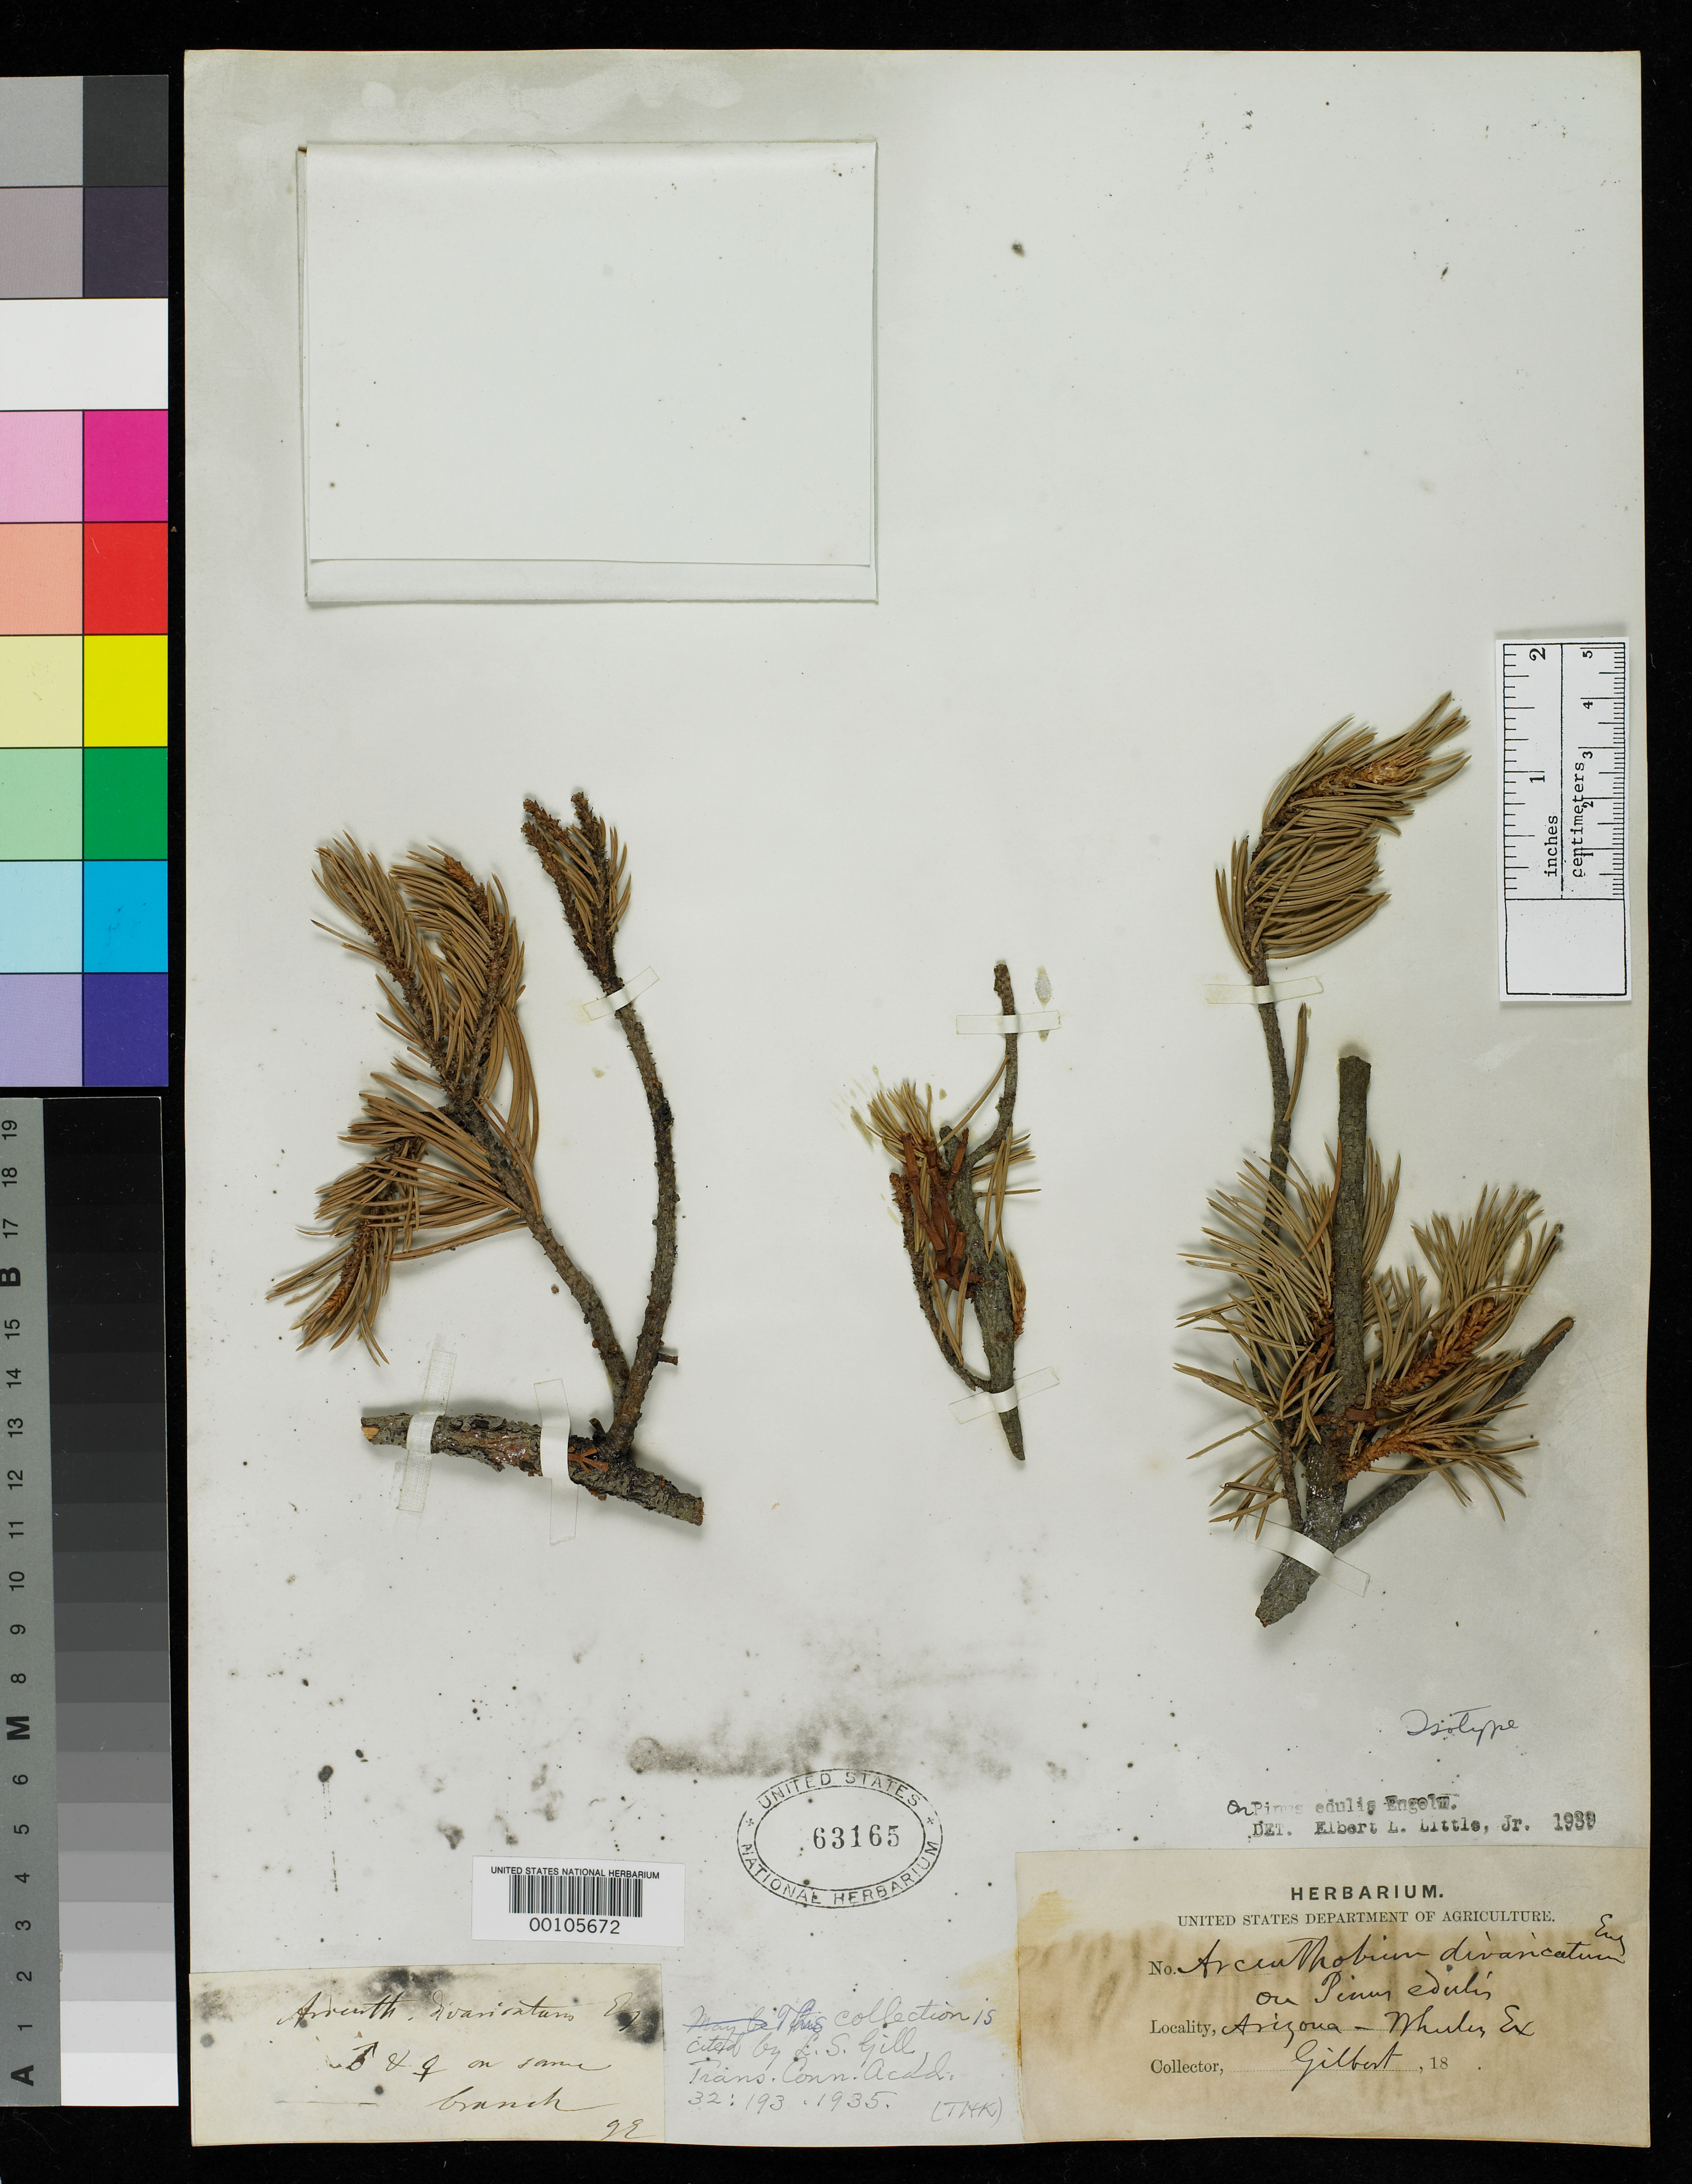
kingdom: Plantae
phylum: Tracheophyta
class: Magnoliopsida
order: Santalales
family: Viscaceae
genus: Arceuthobium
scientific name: Arceuthobium divaricatum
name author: Engelm. in G.M. Wheeler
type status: Isosyntype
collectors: G. K. Gilbert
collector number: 116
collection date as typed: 1873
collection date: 1873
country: United States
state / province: Arizona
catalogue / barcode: US 63165